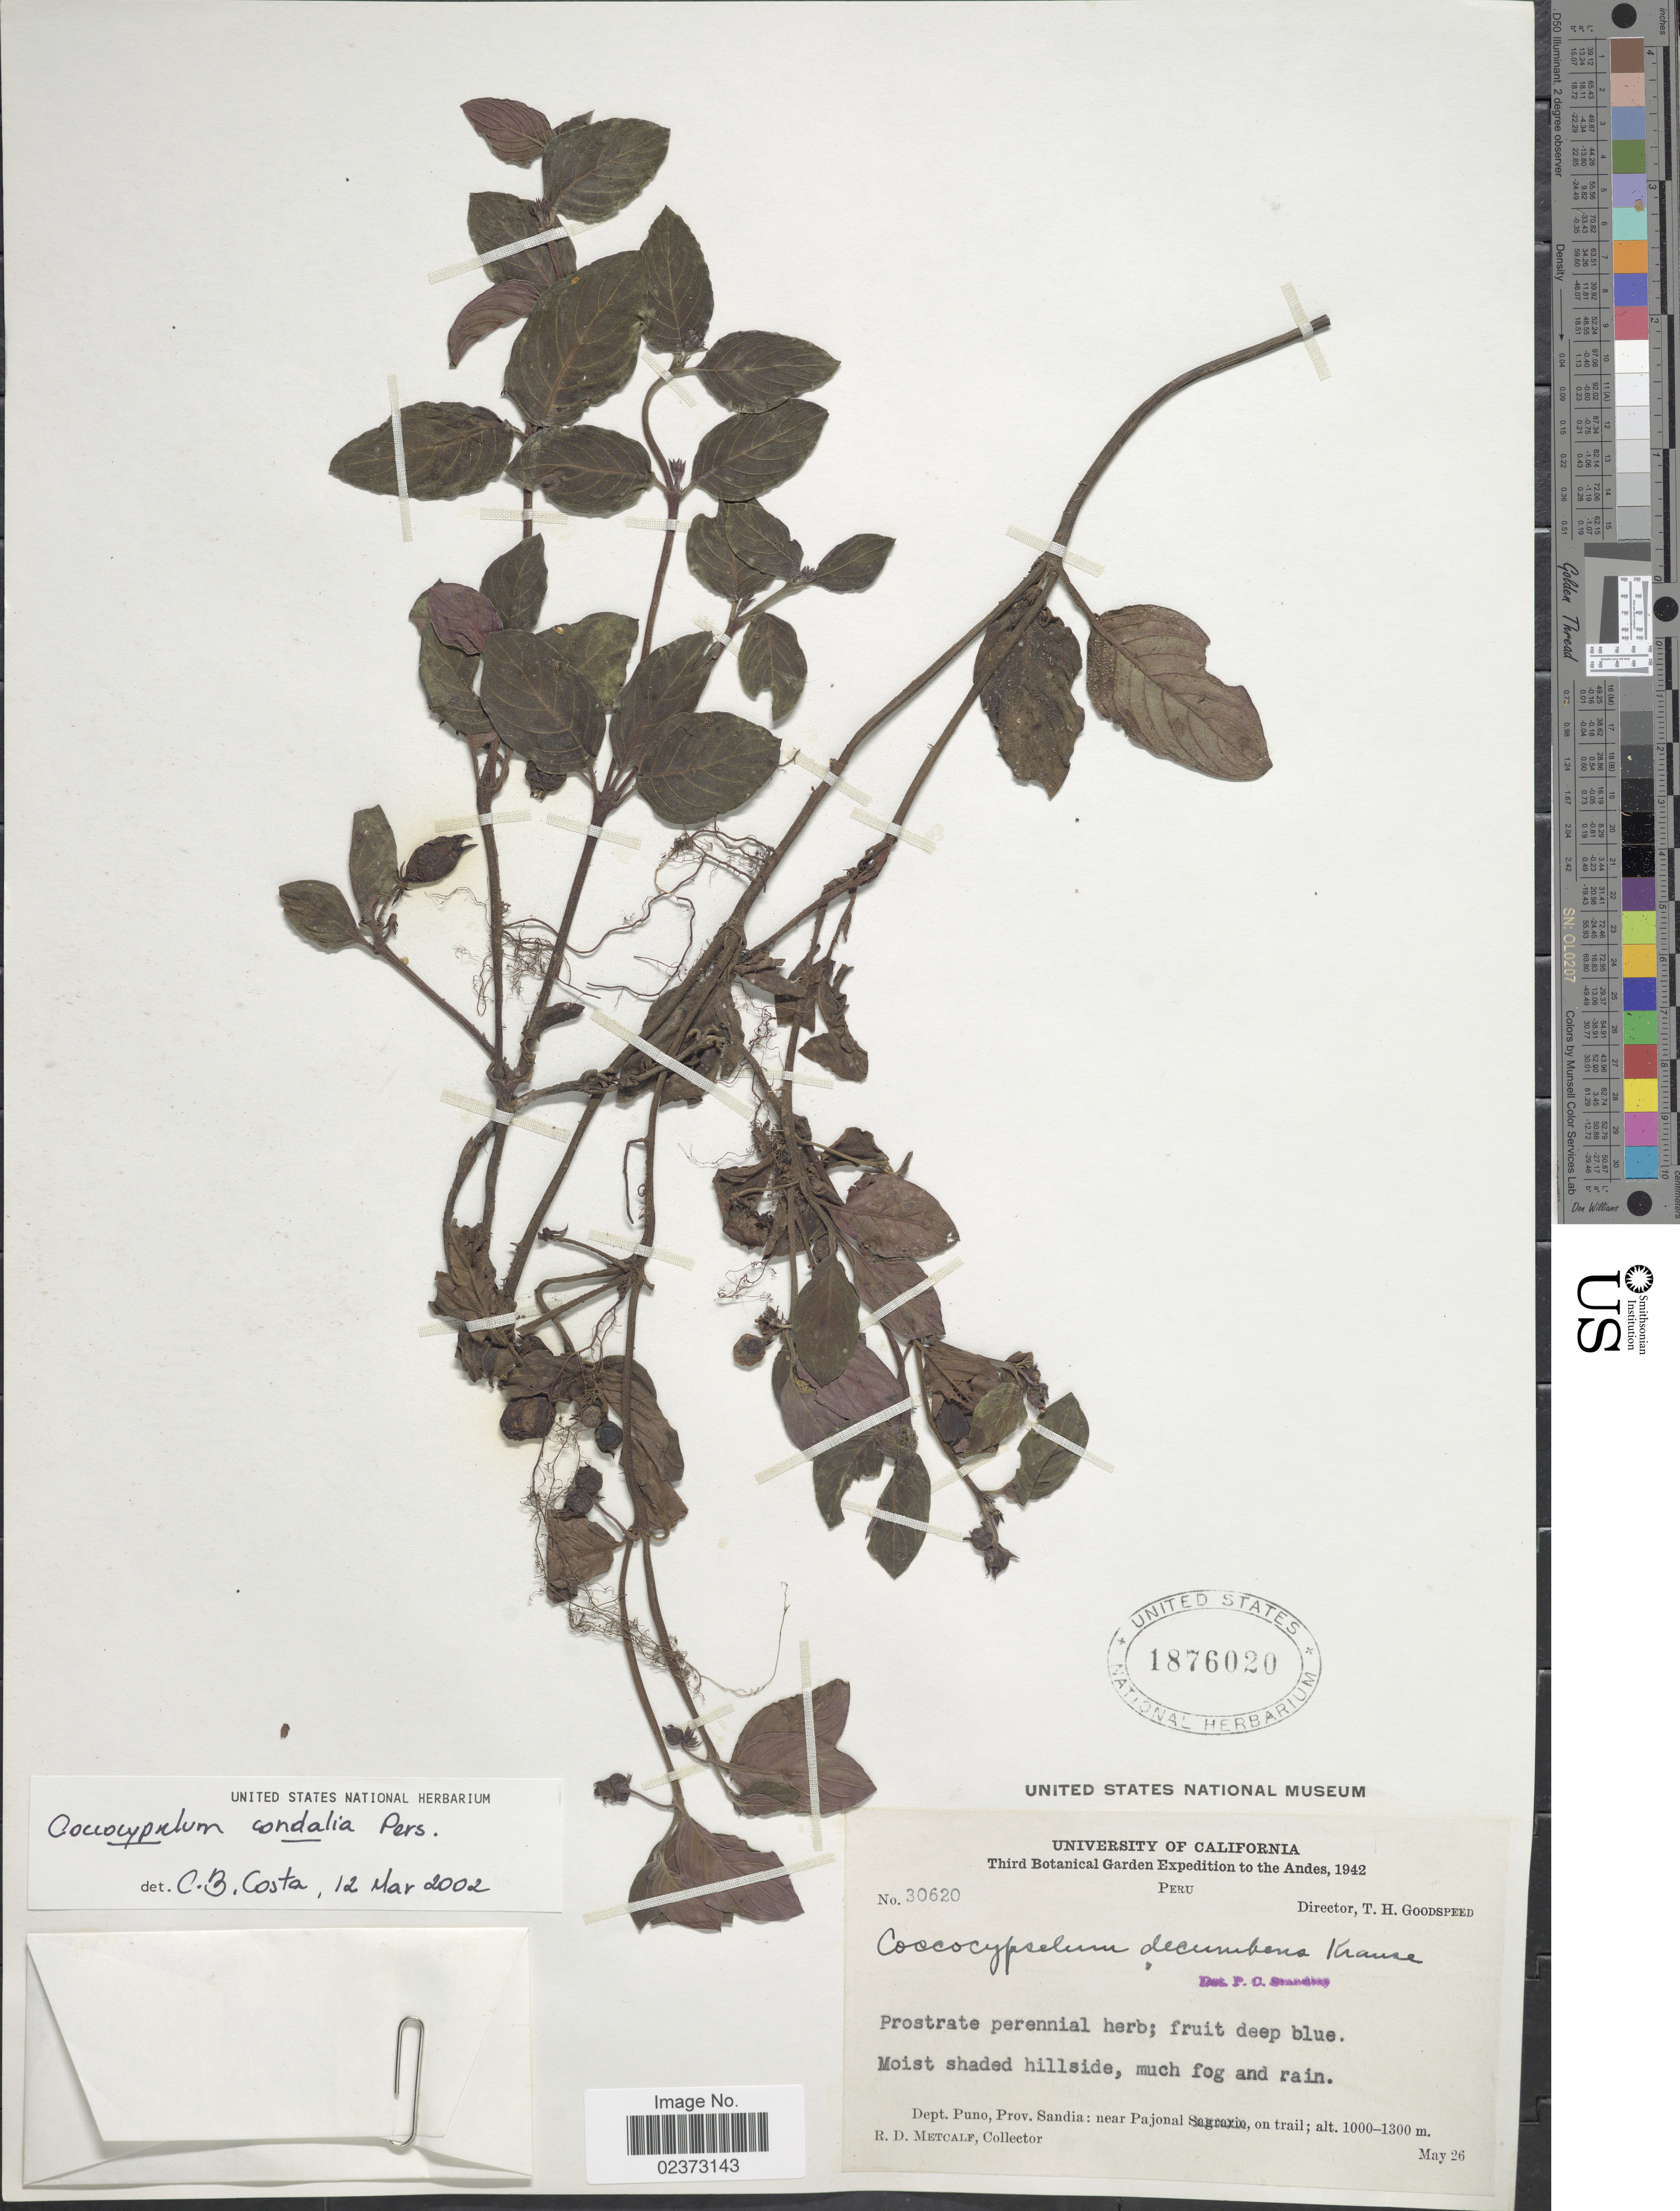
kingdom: Plantae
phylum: Tracheophyta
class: Magnoliopsida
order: Gentianales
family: Rubiaceae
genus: Coccocypselum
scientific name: Coccocypselum condalia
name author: Pers.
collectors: R. D. Metcalf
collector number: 30620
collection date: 1942-05-26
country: Peru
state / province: Puno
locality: Dept. Puno: Prov. Sandia: near Pajonal: near Pajonal, on trail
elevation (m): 1000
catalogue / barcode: US 1876020